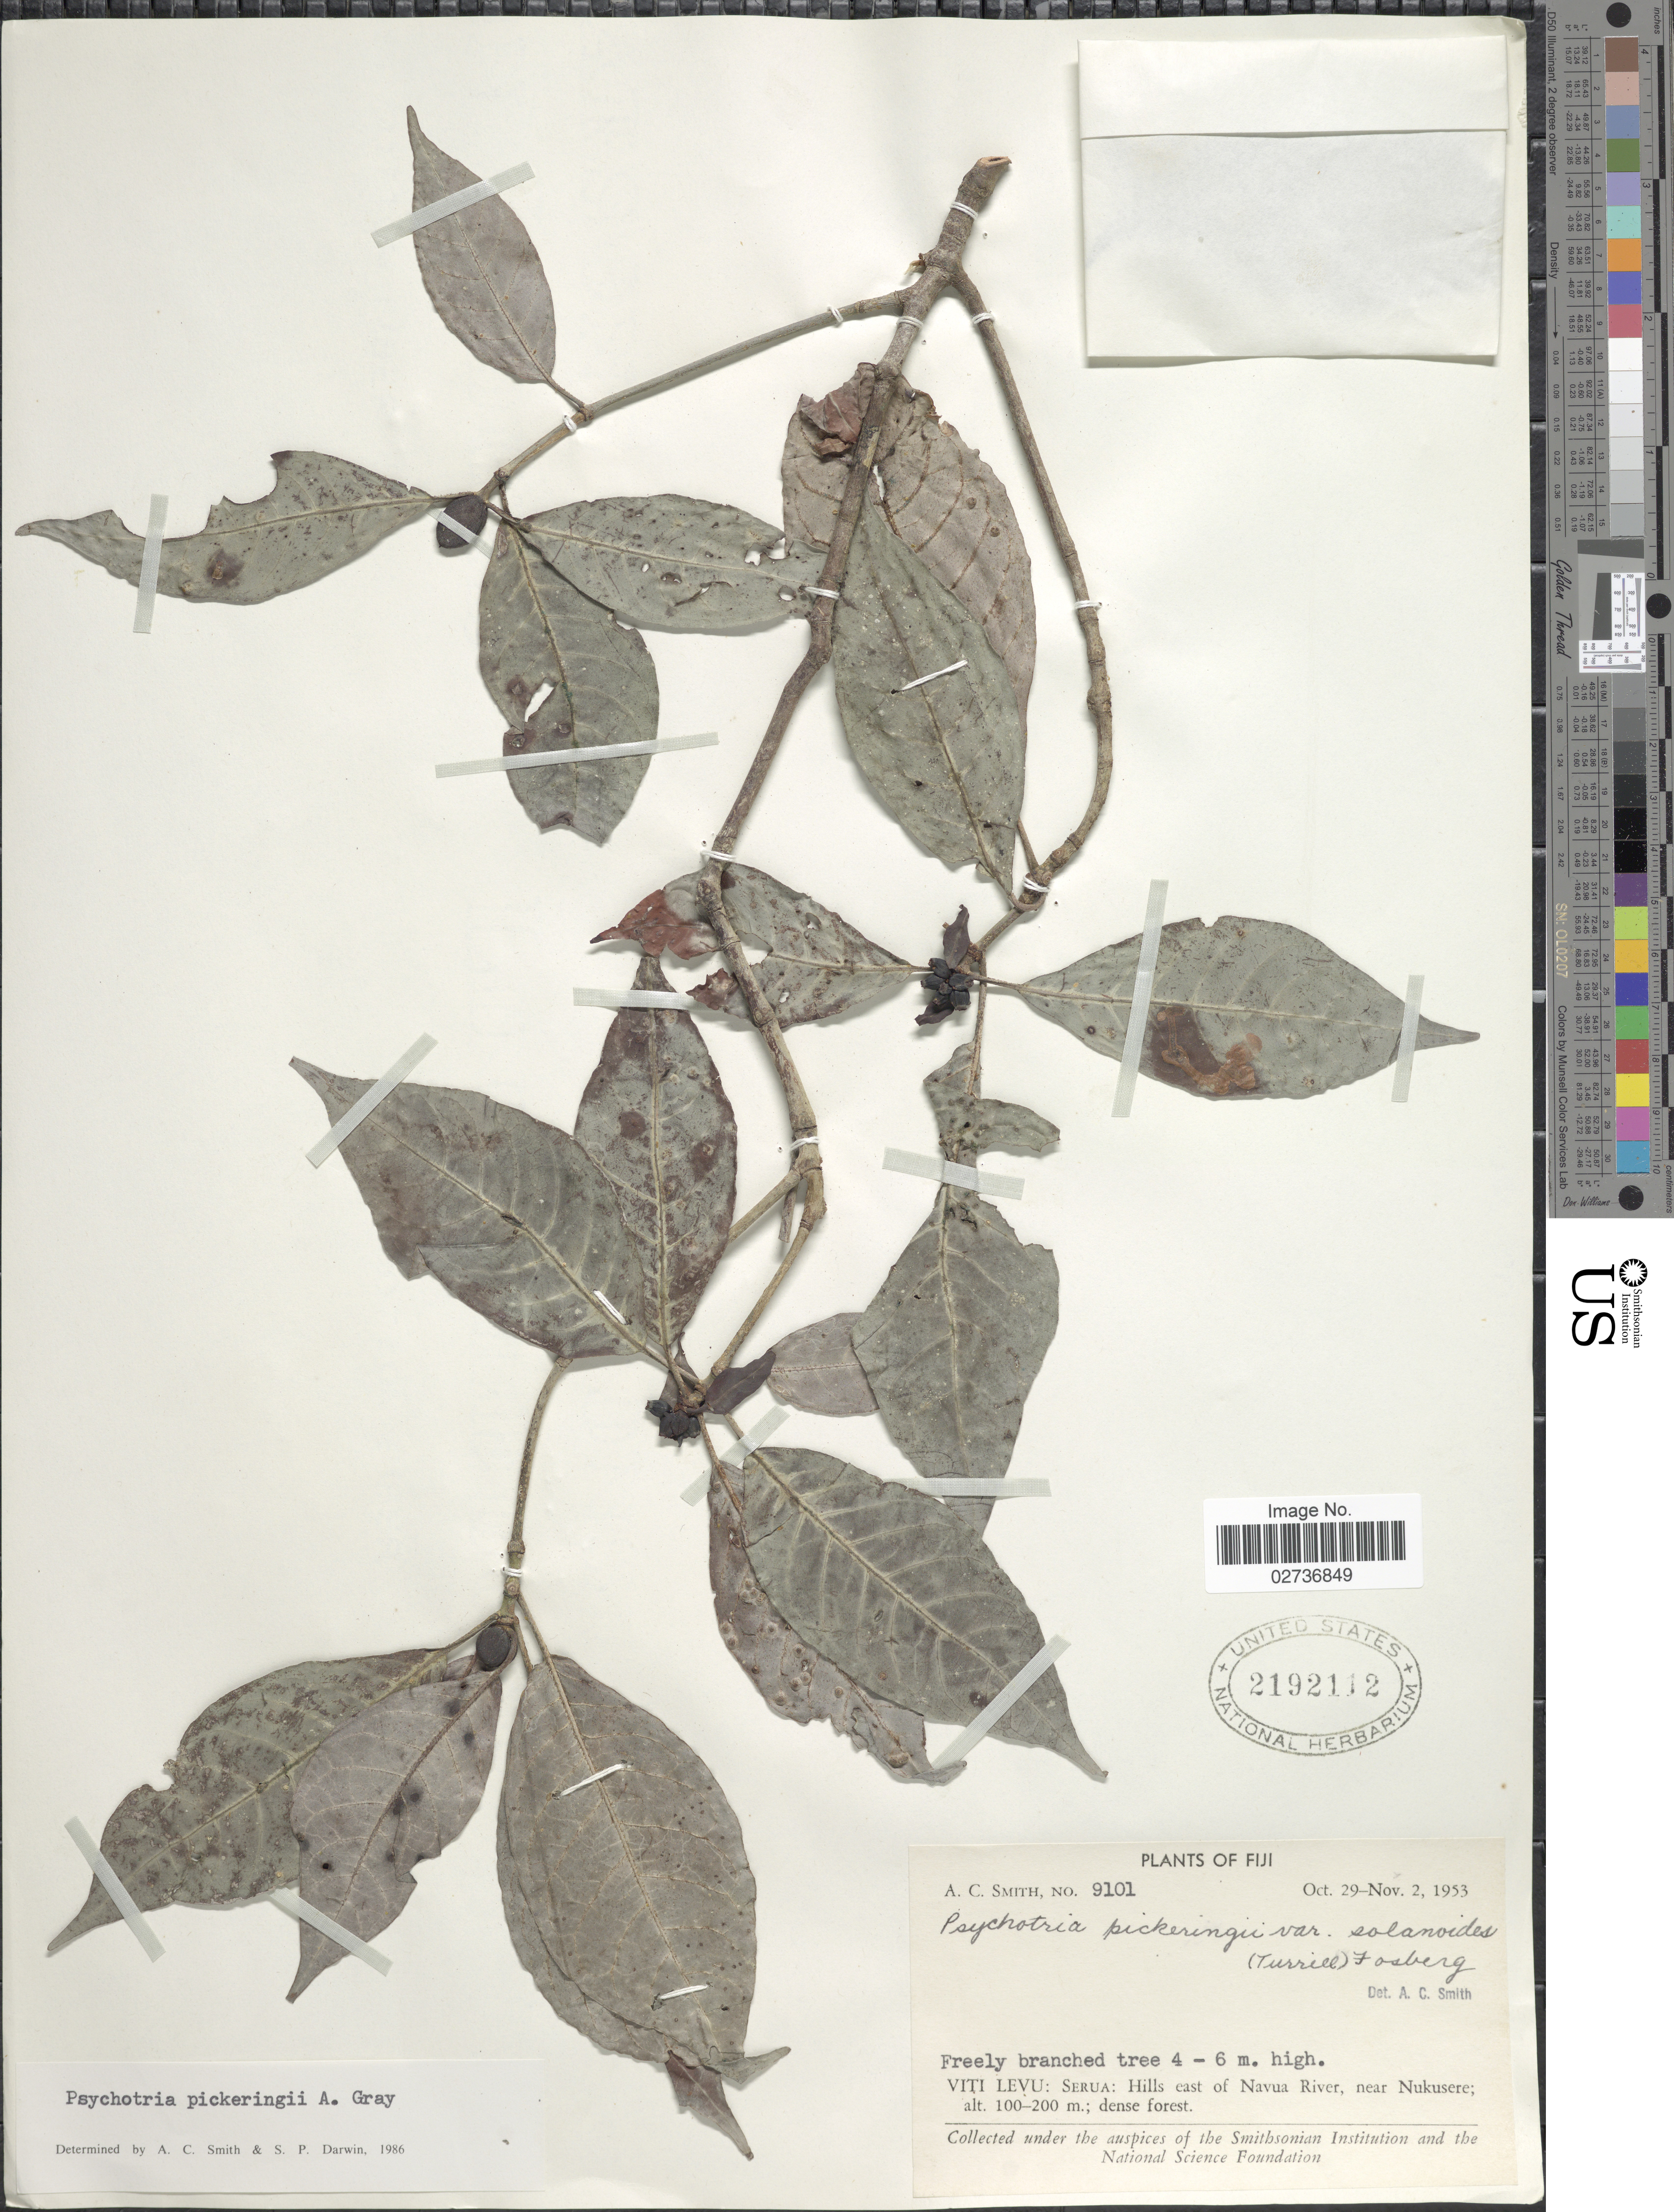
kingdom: Plantae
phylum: Tracheophyta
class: Magnoliopsida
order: Gentianales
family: Rubiaceae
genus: Psychotria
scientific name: Psychotria pickeringii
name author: A. Gray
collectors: A. C. Smith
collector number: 9101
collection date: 1953-10-29/1953-11-02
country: Fiji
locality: Viti Levu: Serua: Hills east of Navua River, near Nukusere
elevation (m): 100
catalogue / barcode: US 2192112